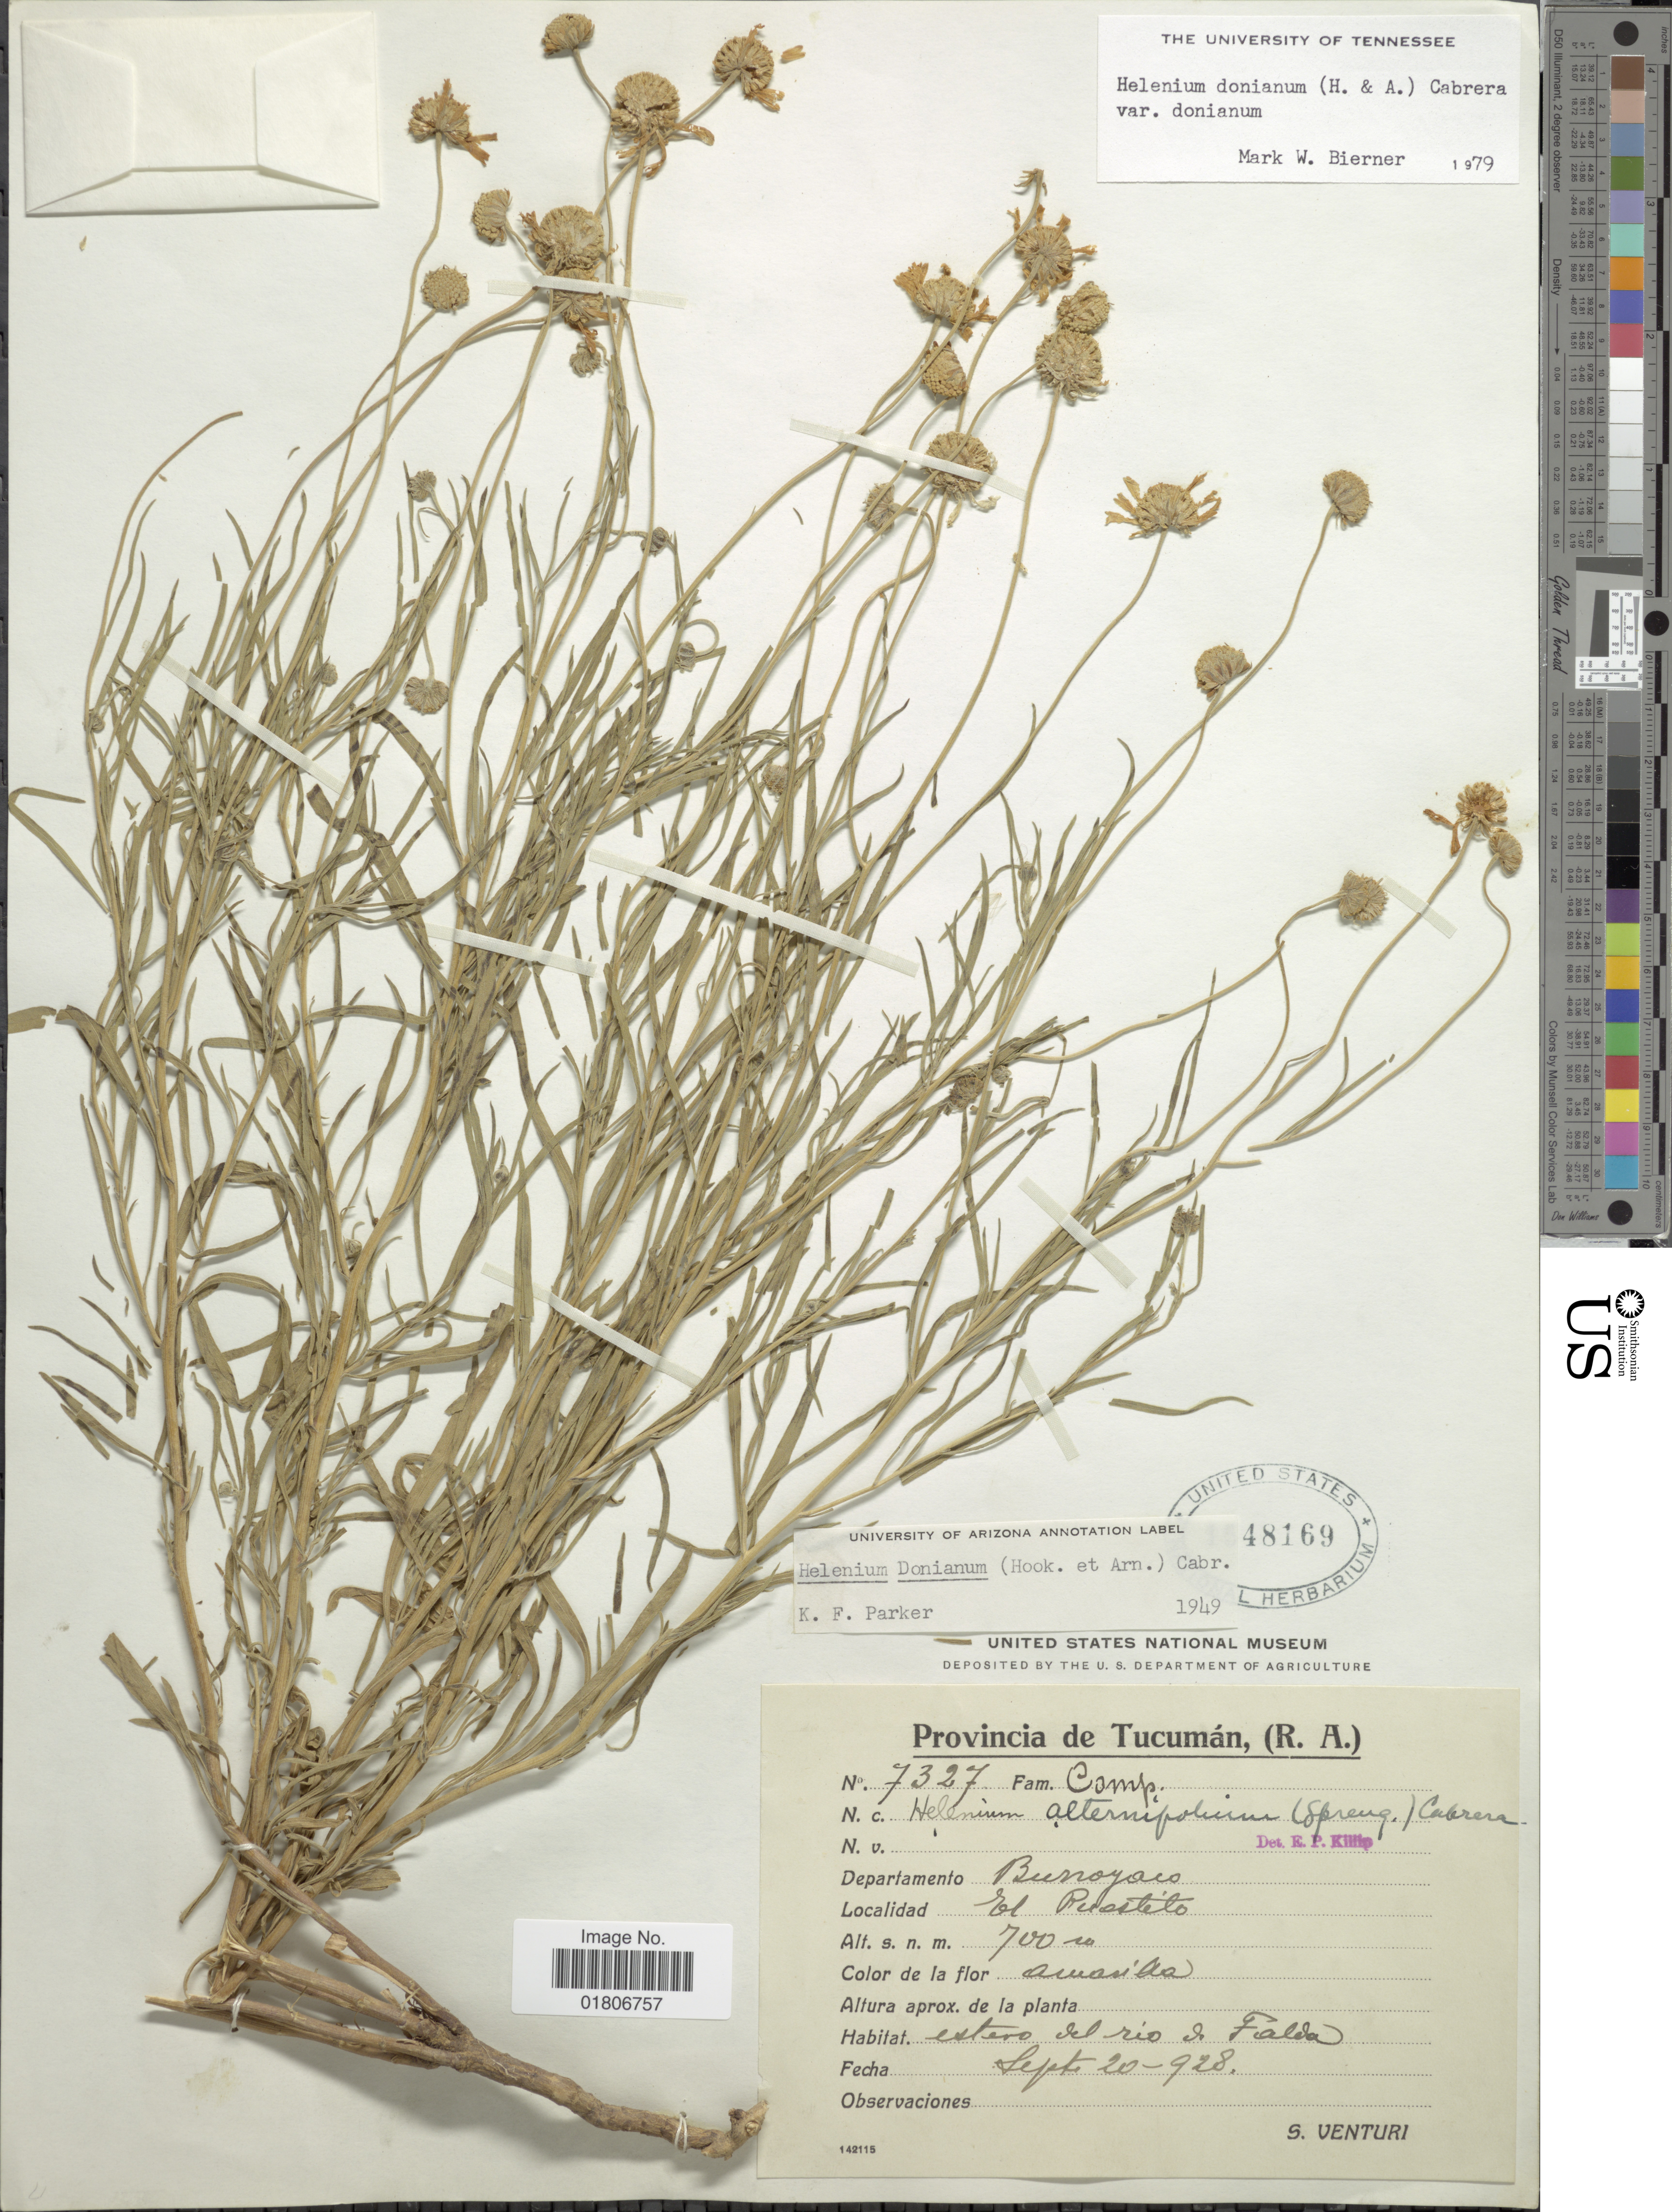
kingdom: Plantae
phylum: Tracheophyta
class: Magnoliopsida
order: Asterales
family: Asteraceae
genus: Helenium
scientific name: Helenium donianum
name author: (Hook. & Arn.) Cabrera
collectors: S. Venturi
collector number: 7327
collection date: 1928-09-20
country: Argentina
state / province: Tucuman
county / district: Burruyacú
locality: El Puestito estero del rio de Falda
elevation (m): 700